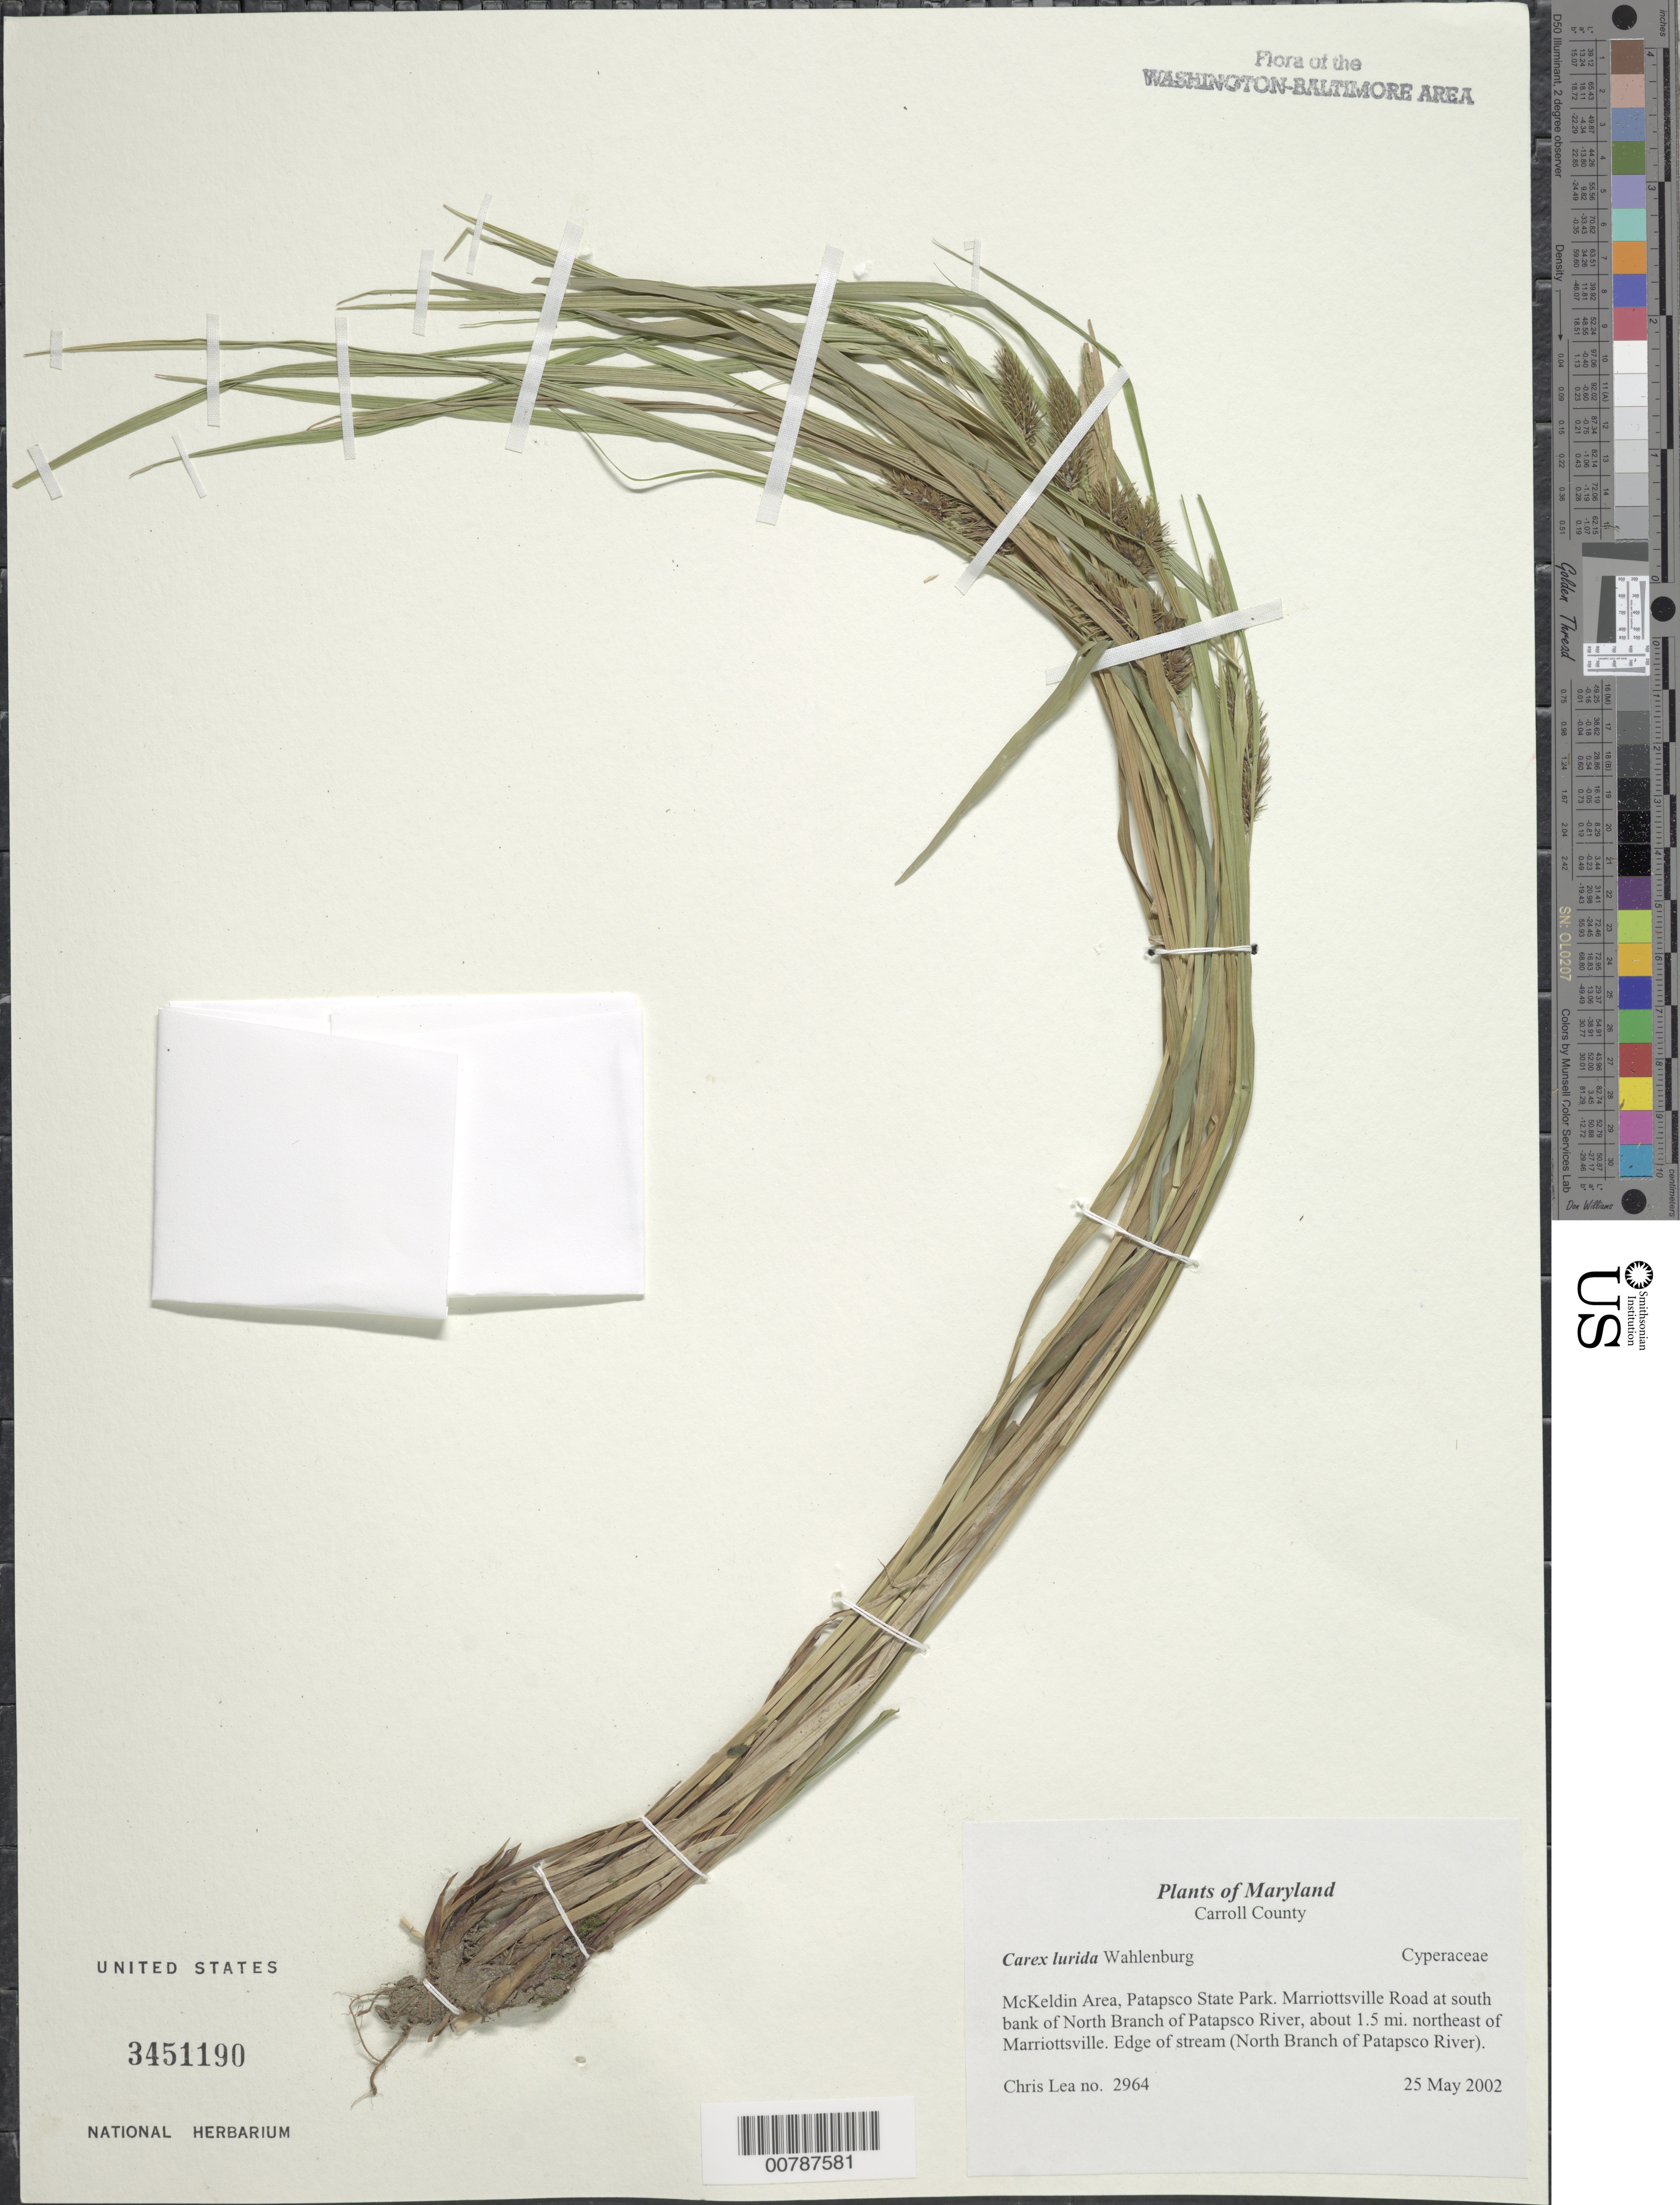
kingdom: Plantae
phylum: Tracheophyta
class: Liliopsida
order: Poales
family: Cyperaceae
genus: Carex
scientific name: Carex lurida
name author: Wahlenb.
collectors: C. Lea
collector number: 2964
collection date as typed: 25 May 2002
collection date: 2002-05-25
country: United States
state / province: Maryland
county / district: Howard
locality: McKeldin Area, Patapsco State Park, Marriottsville Road at south bank of North Branch of Patapsco River, about 1.5 mi. northeast of Marriottsville.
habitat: Edge of stream.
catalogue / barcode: US 3451190